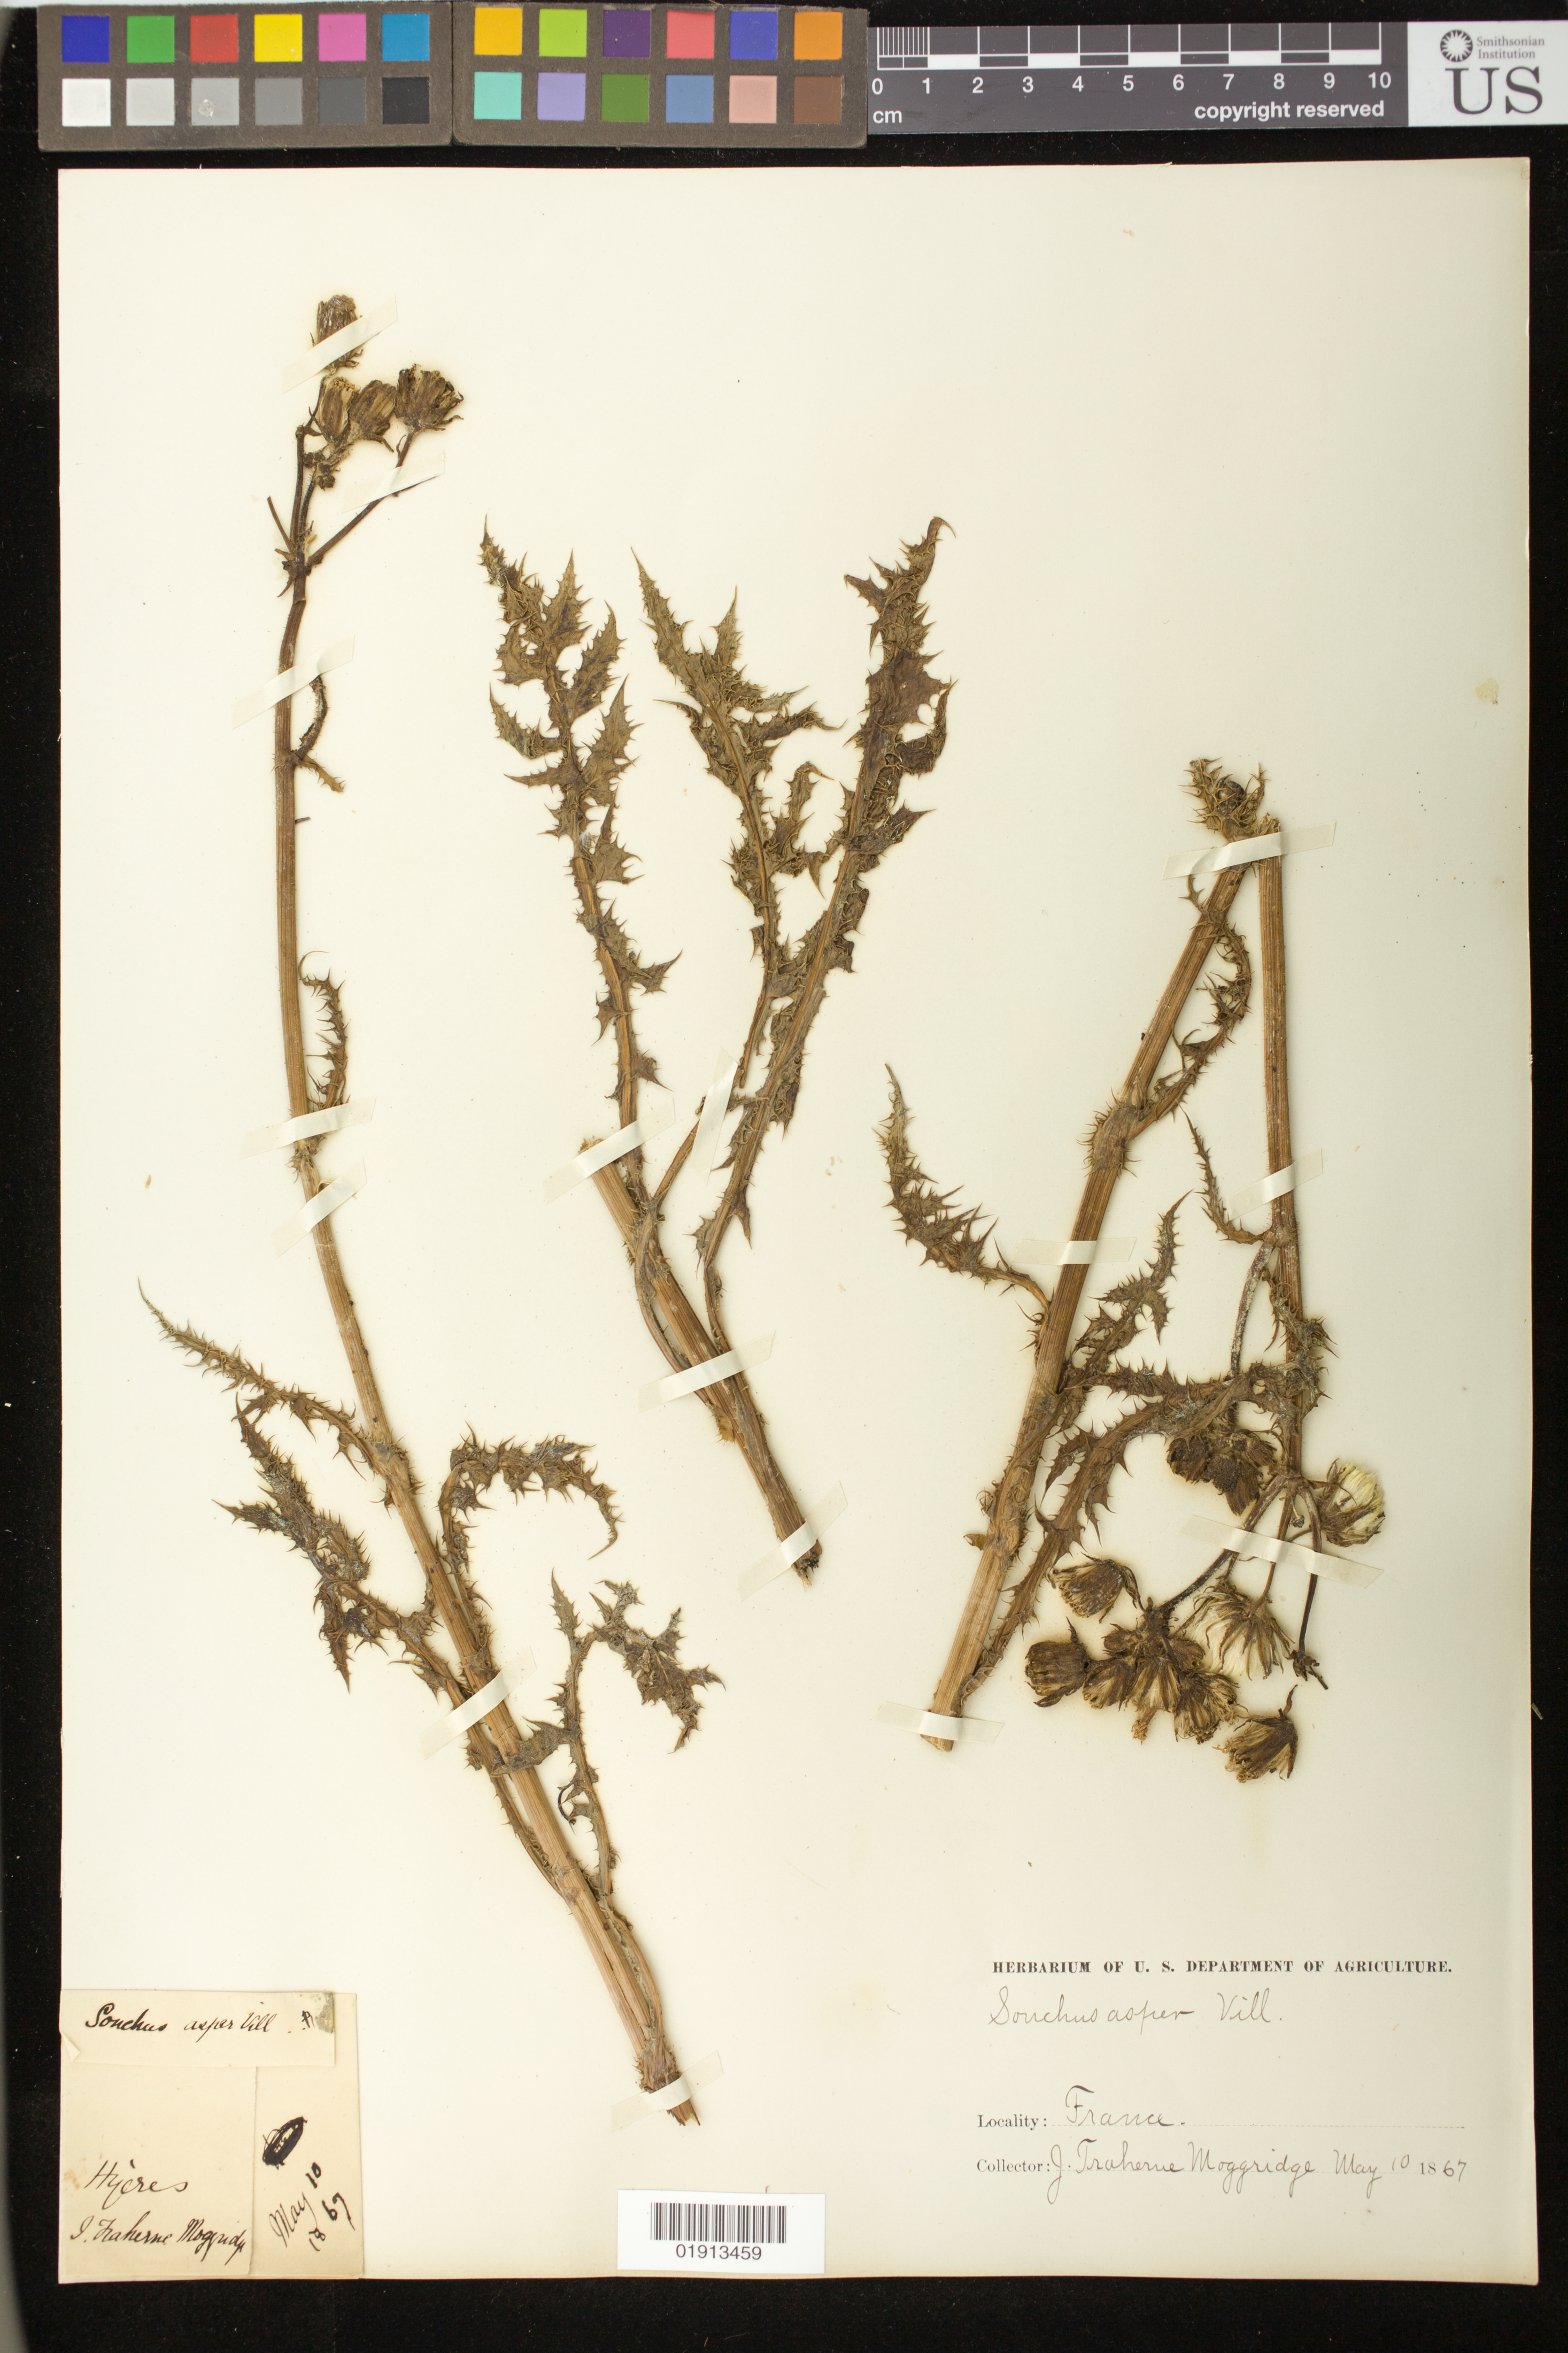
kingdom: Plantae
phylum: Tracheophyta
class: Magnoliopsida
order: Asterales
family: Asteraceae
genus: Sonchus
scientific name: Sonchus asper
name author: (L.) Hill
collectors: J. T. Moggridge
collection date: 1867-05-10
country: France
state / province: Provence-Alpes-Côte d'Azur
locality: Hyères